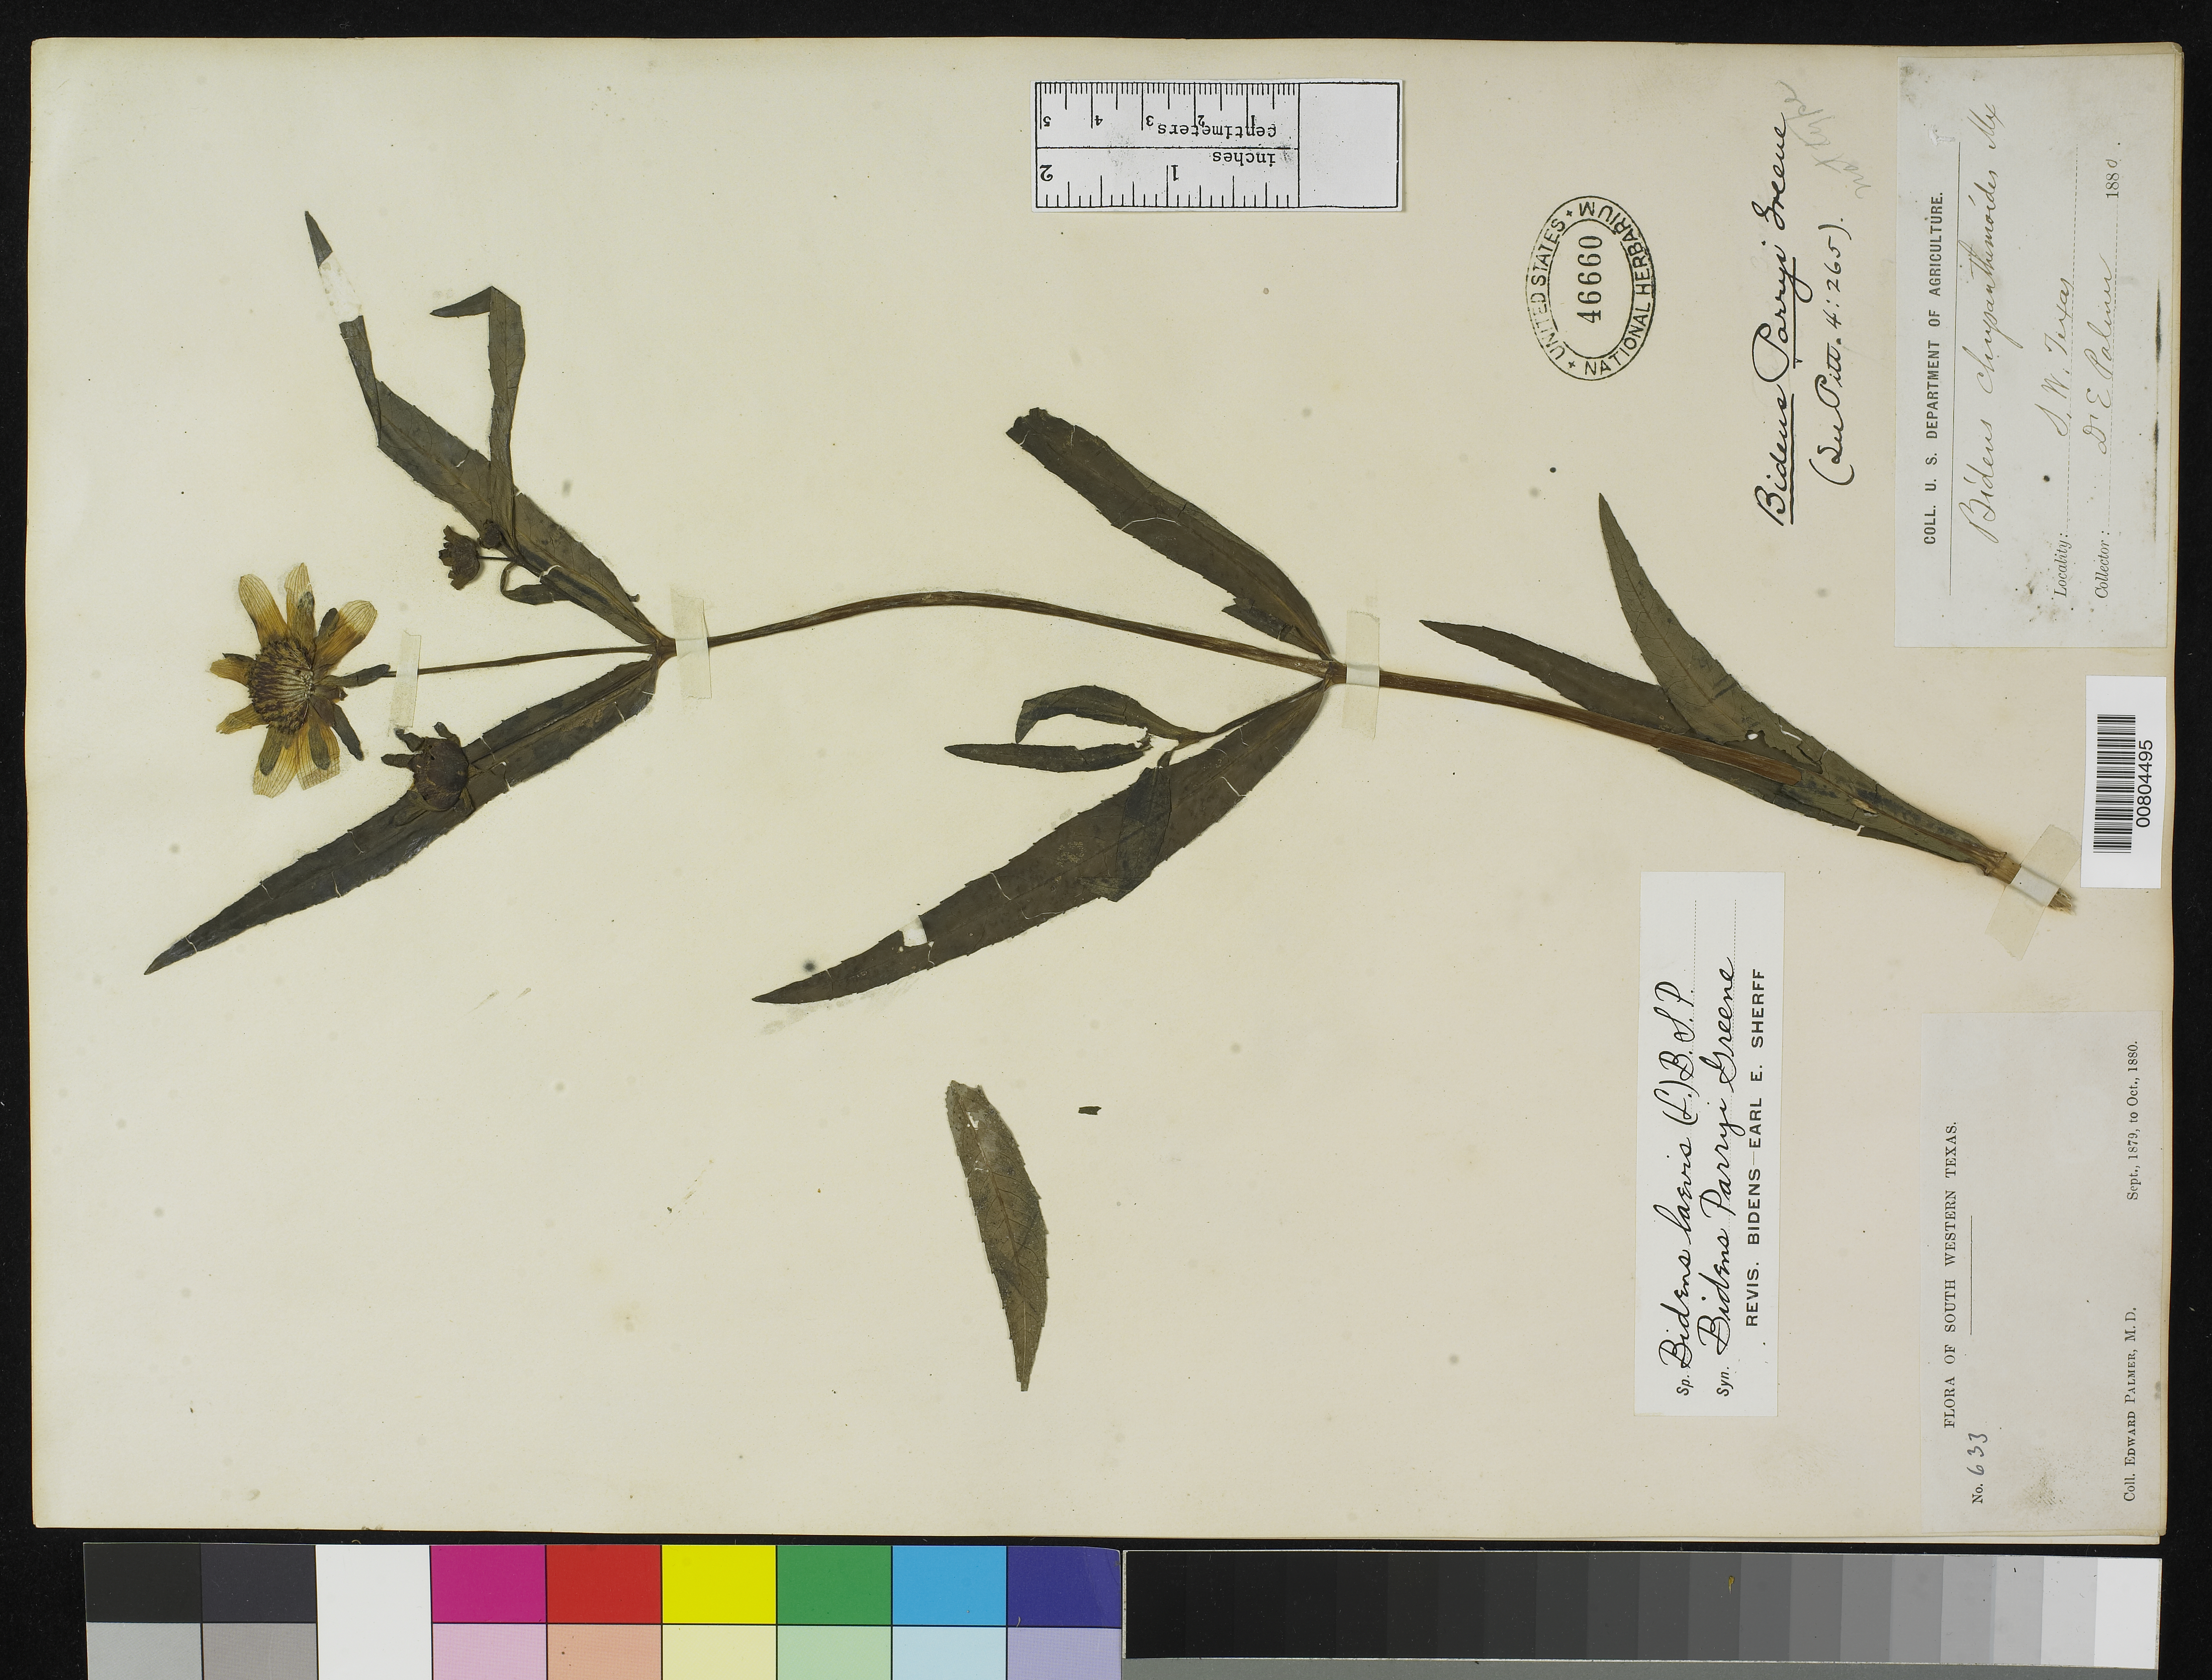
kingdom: Plantae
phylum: Tracheophyta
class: Magnoliopsida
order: Asterales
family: Asteraceae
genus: Bidens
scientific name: Bidens parryi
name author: Greene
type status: Syntype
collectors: E. Palmer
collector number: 633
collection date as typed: Sep 1879 to -- Oct 1880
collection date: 1879-09/1880-10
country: United States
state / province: Texas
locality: SW Texas.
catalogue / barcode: US 46660